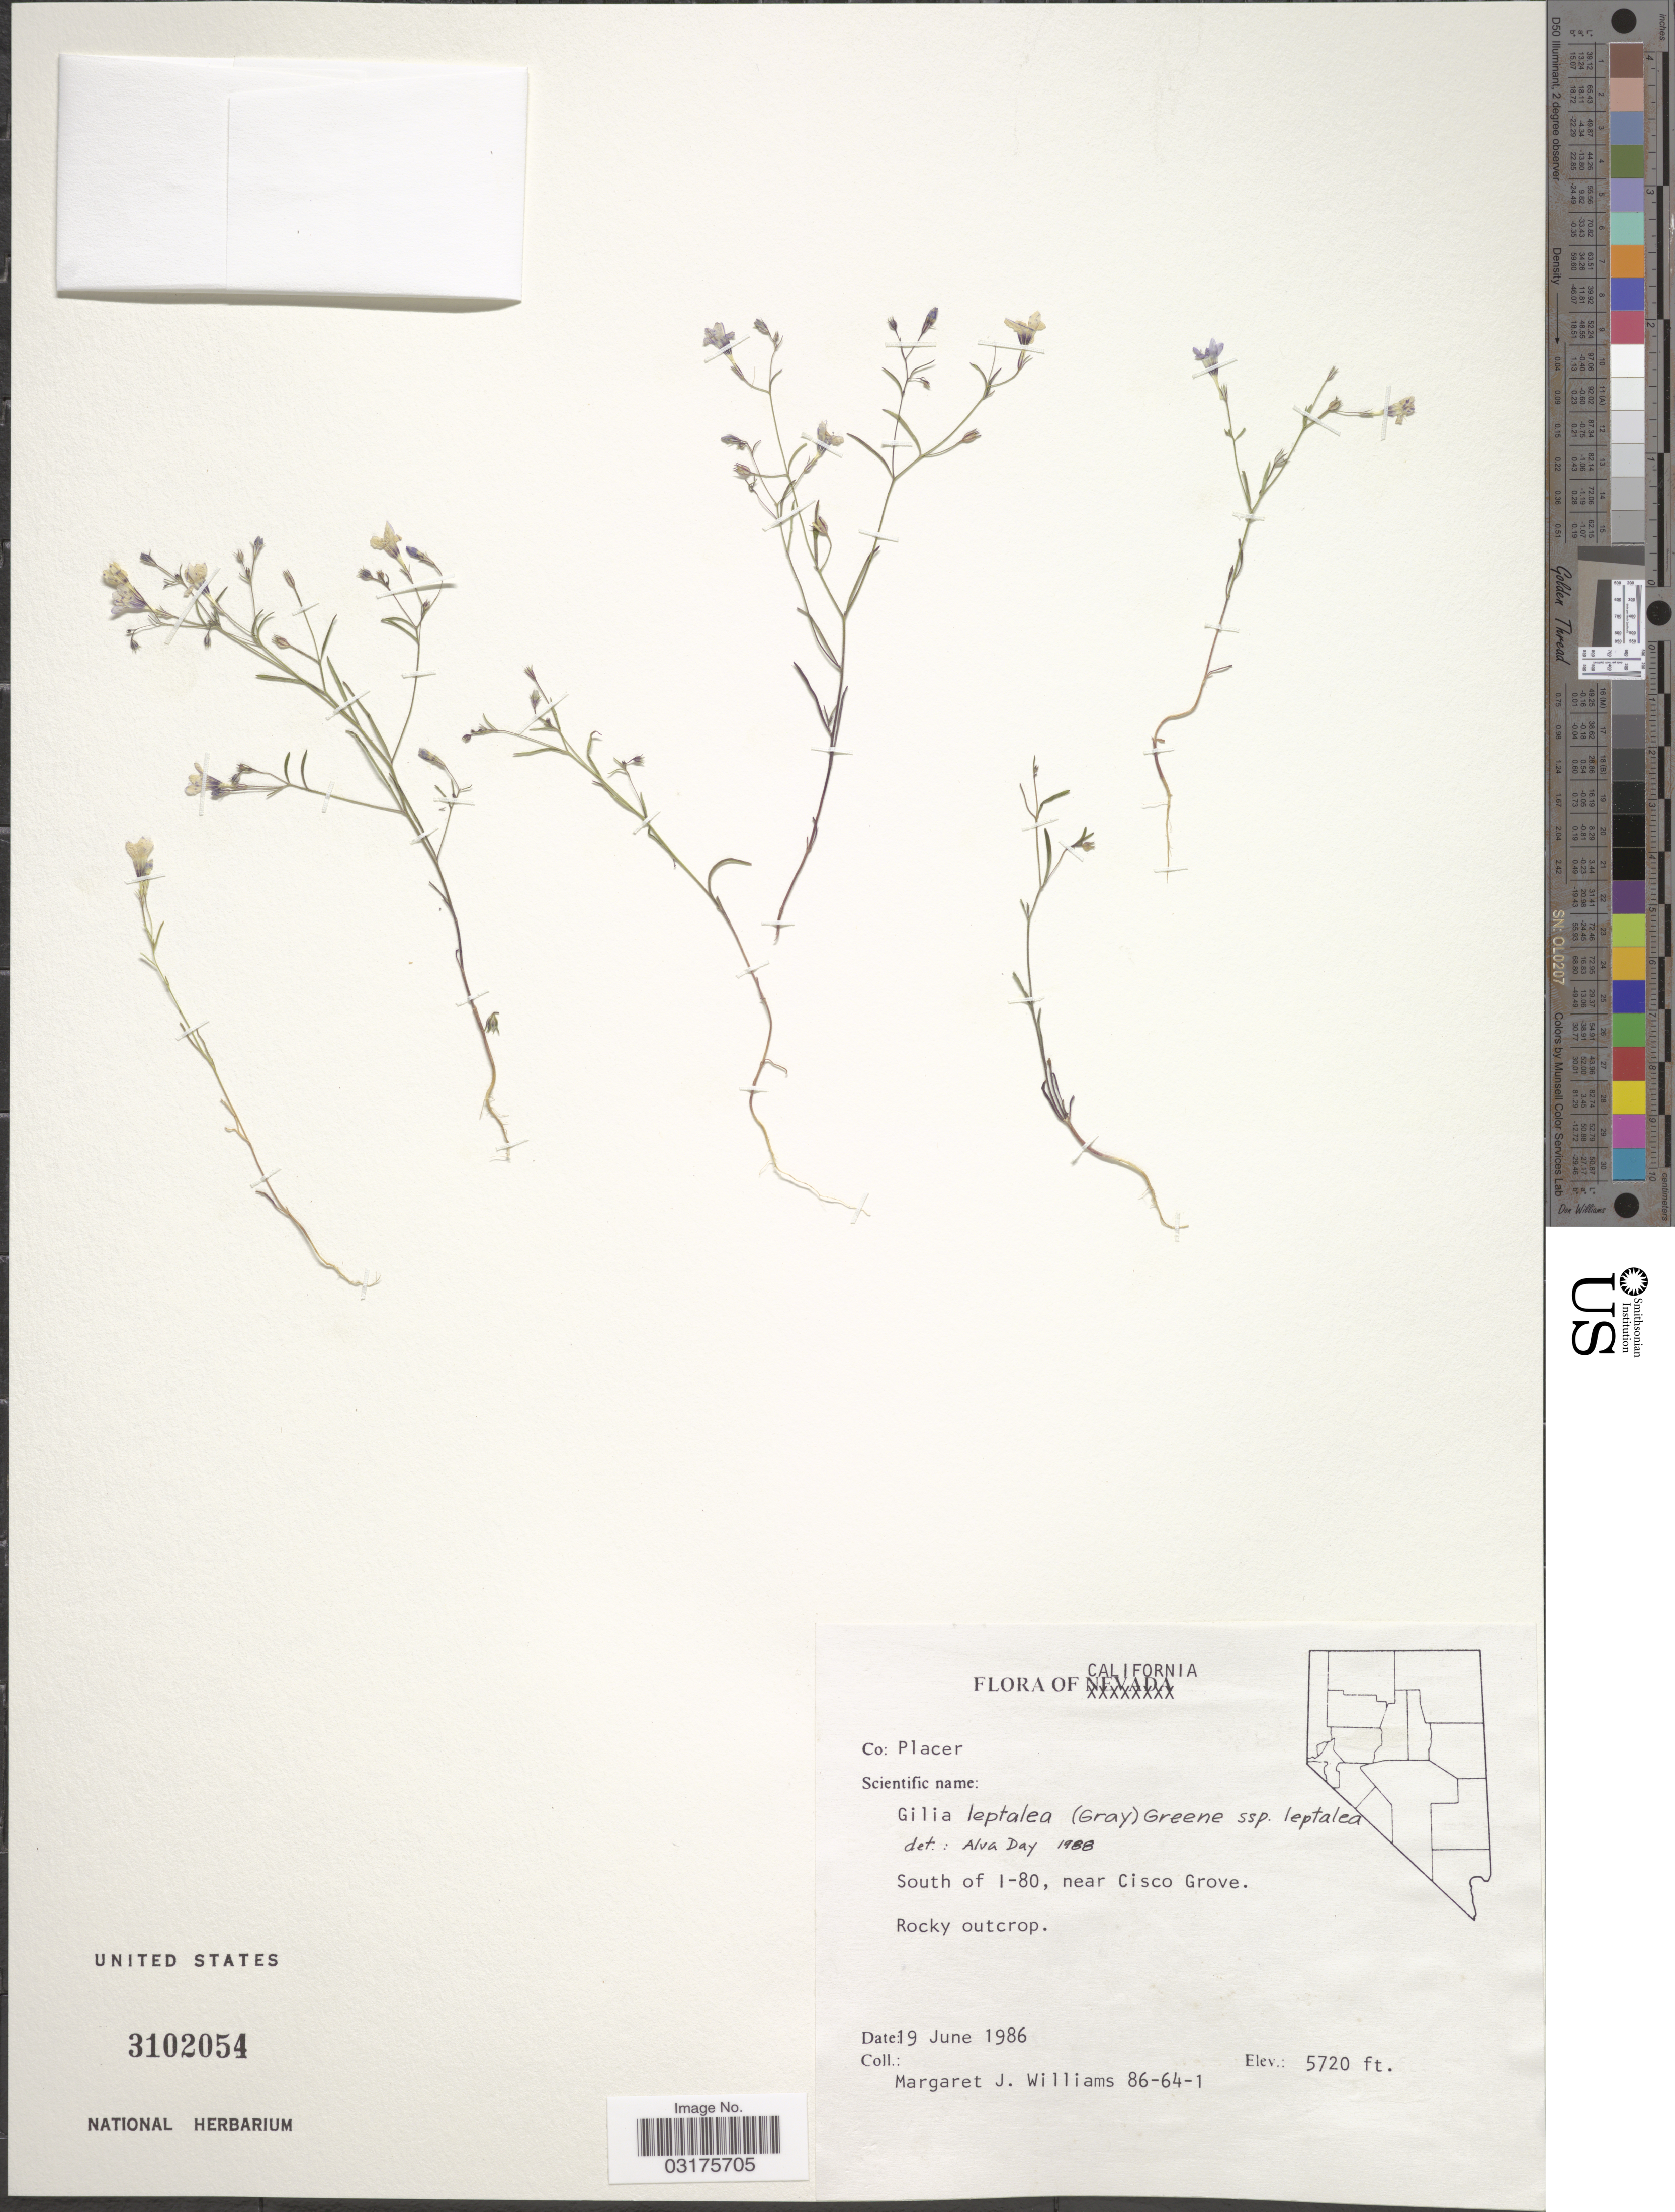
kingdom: Plantae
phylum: Tracheophyta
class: Magnoliopsida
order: Ericales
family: Polemoniaceae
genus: Navarretia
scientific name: Navarretia leptalea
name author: (A. Gray) L.A. Johnson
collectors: M. J. Williams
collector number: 86-64-1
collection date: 1986-06-19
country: United States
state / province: California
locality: Co: Placer. South of I-80, near Cisco Grove.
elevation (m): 1743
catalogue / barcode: US 3102054